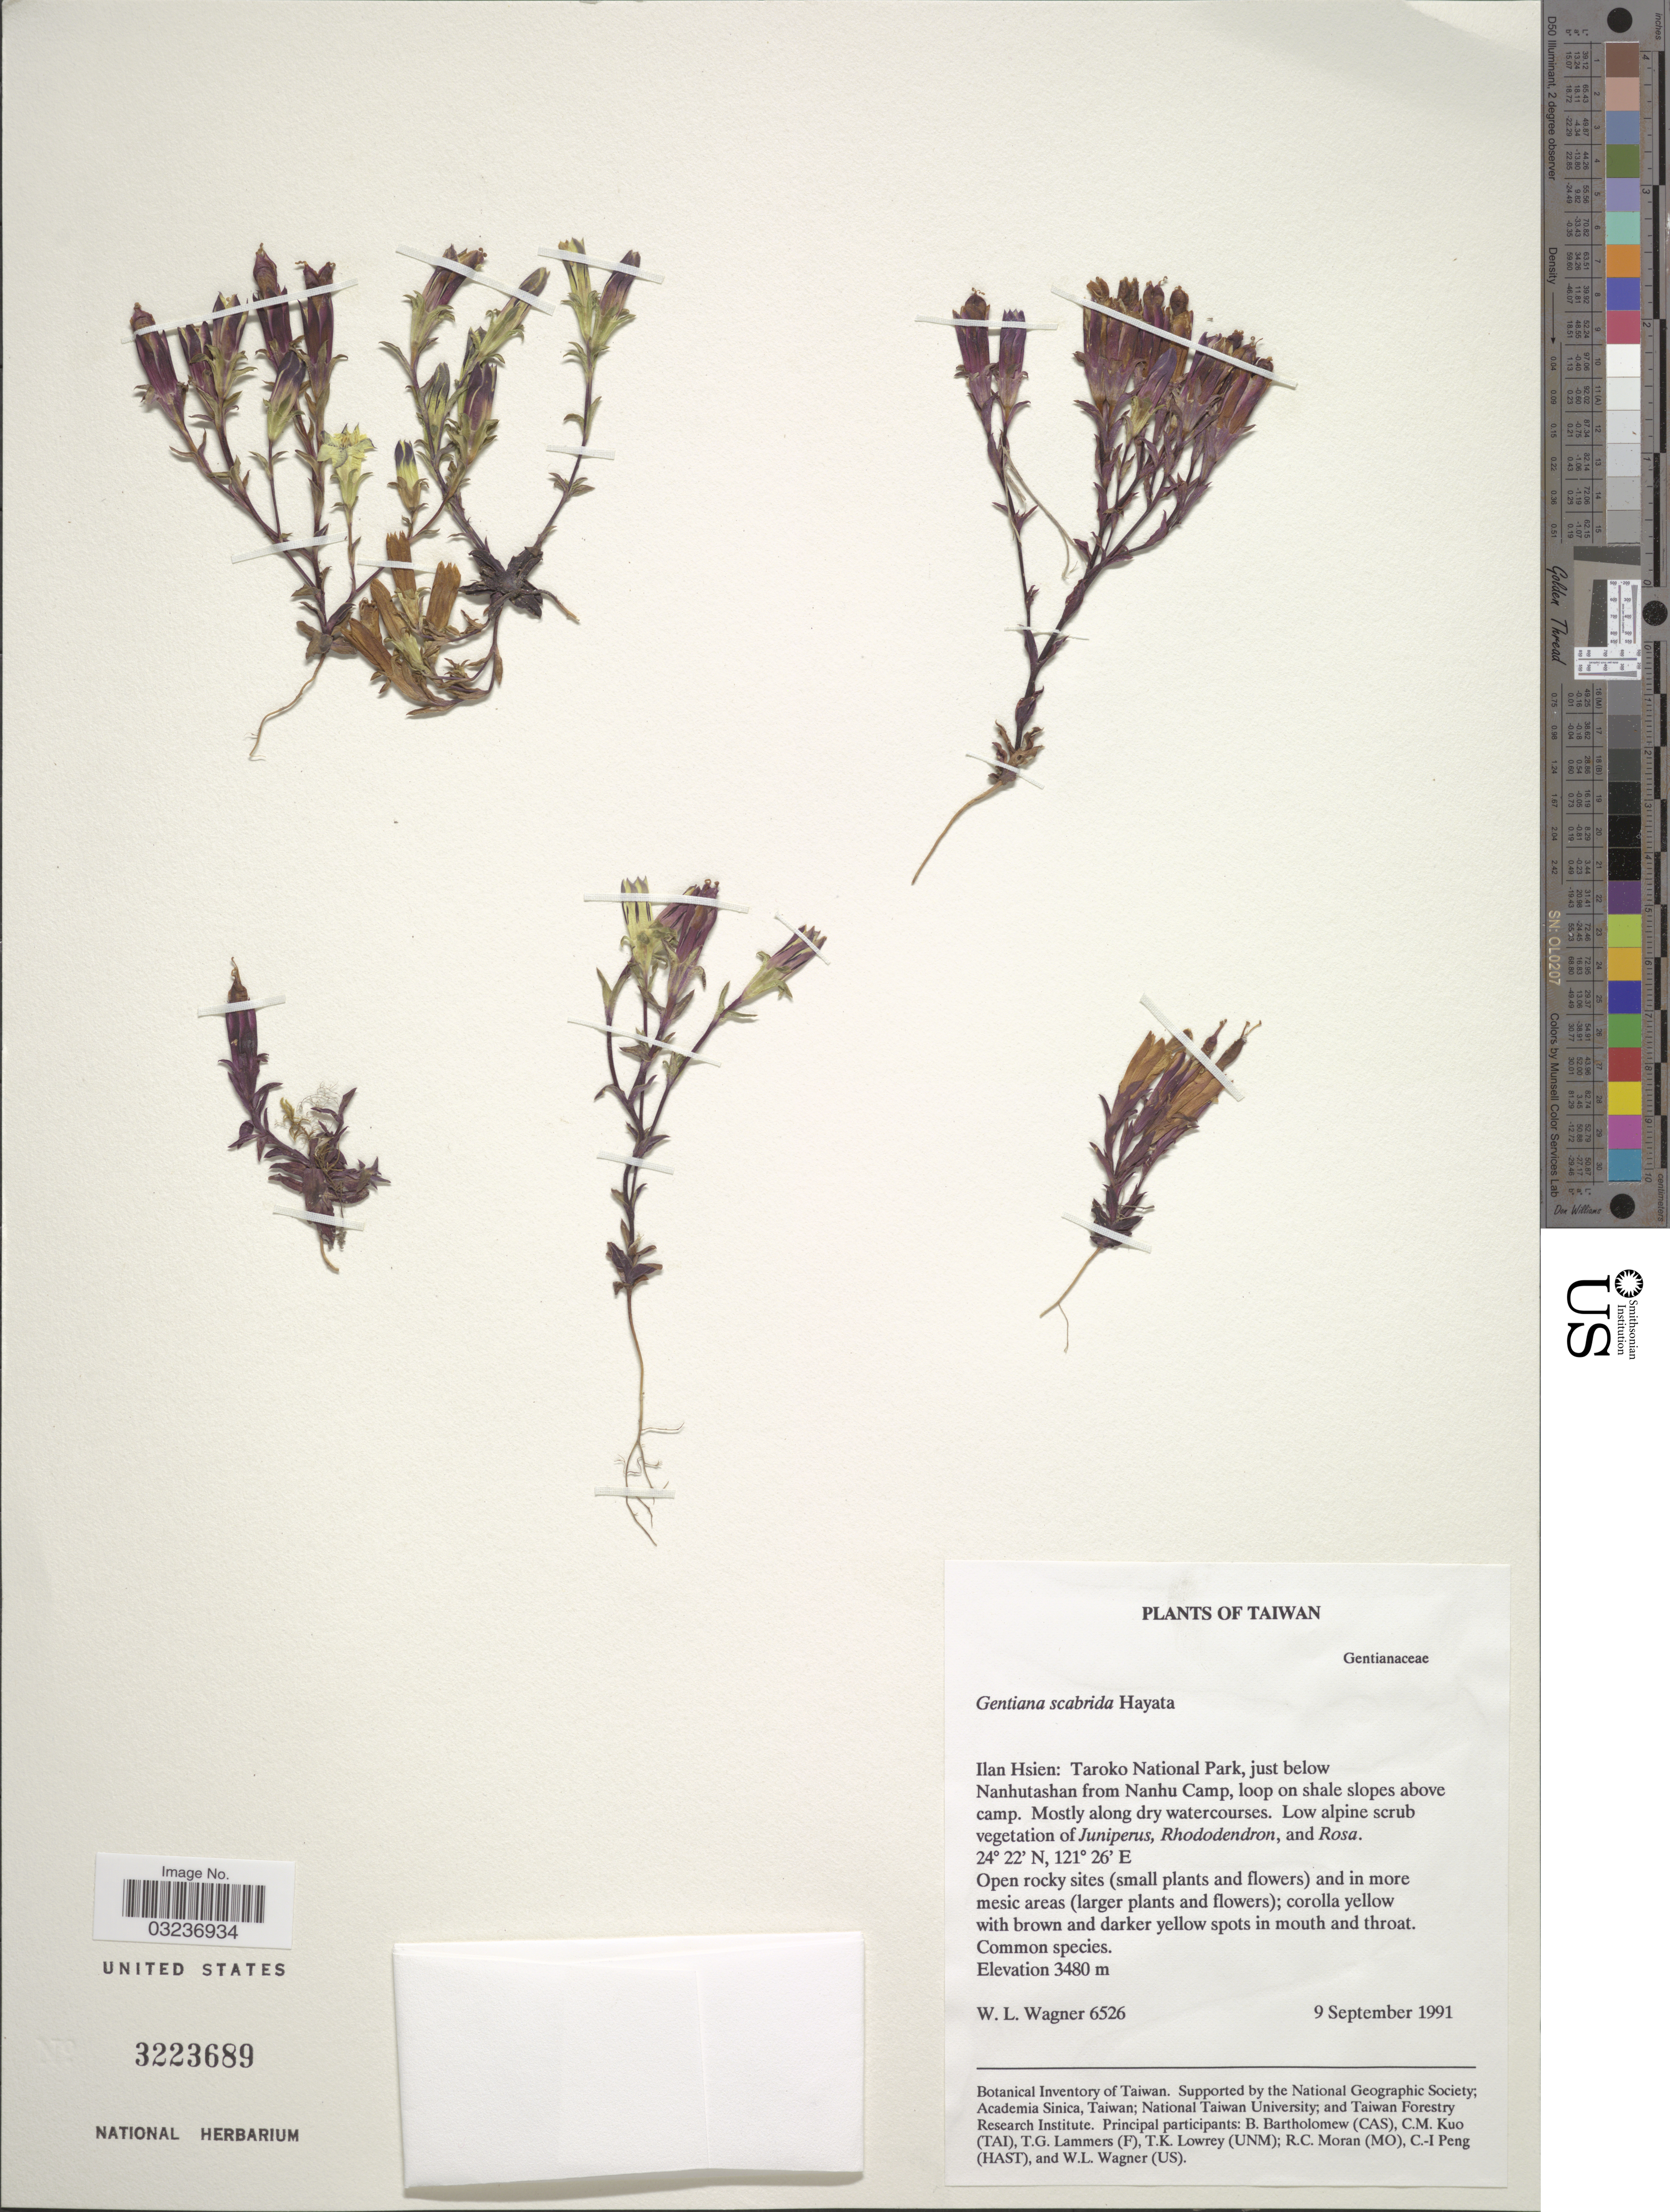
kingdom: Plantae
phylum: Tracheophyta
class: Magnoliopsida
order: Gentianales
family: Gentianaceae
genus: Gentiana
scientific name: Gentiana scabra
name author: Bunge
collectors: W. L. Wagner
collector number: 6526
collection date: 1991-09-09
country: Taiwan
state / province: Ilan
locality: Ilan Hsien: Taroko National Park, just below Nanhutashan from Nanhu Camp, loop on shale slopes above camp.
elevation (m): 3480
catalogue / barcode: US 3223689